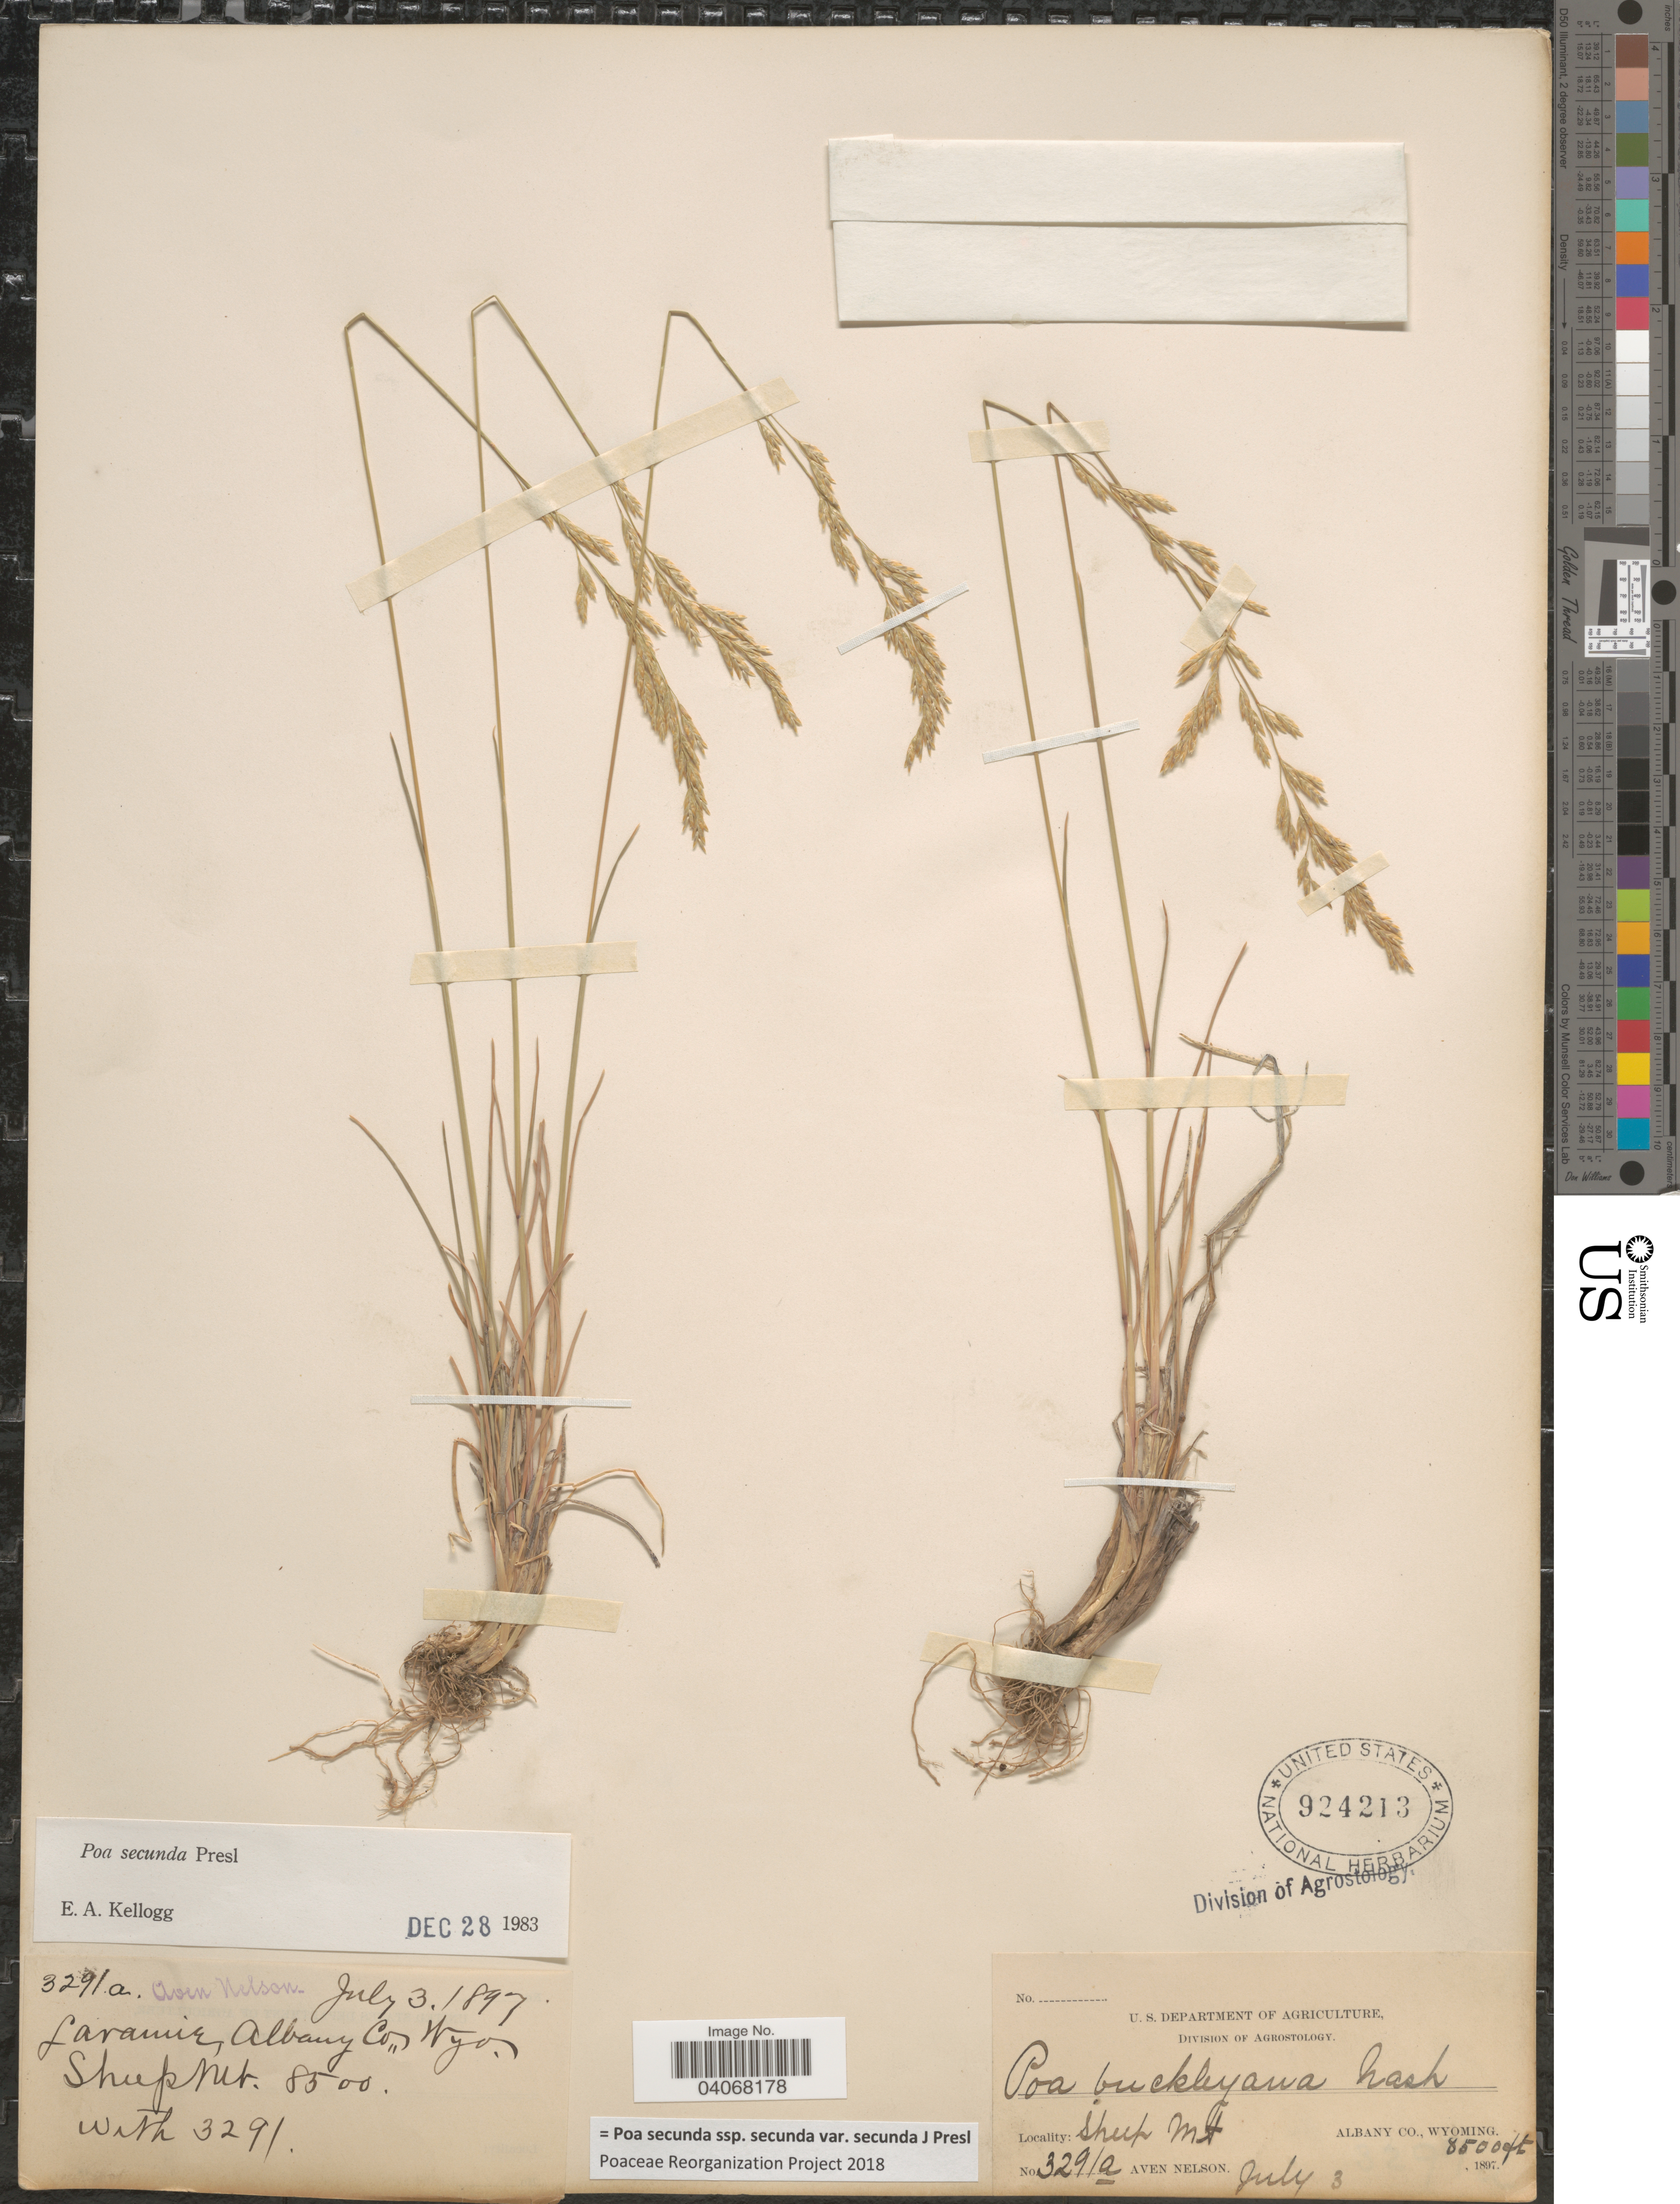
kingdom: Plantae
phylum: Tracheophyta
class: Liliopsida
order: Poales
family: Poaceae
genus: Poa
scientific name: Poa secunda subsp. secunda var. secunda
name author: J. Presl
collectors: A. Nelson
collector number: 3291a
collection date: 1897-07-03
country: United States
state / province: Wyoming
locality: Sheep Mt. Albany Co. Laramie.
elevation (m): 2591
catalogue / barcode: US 924213